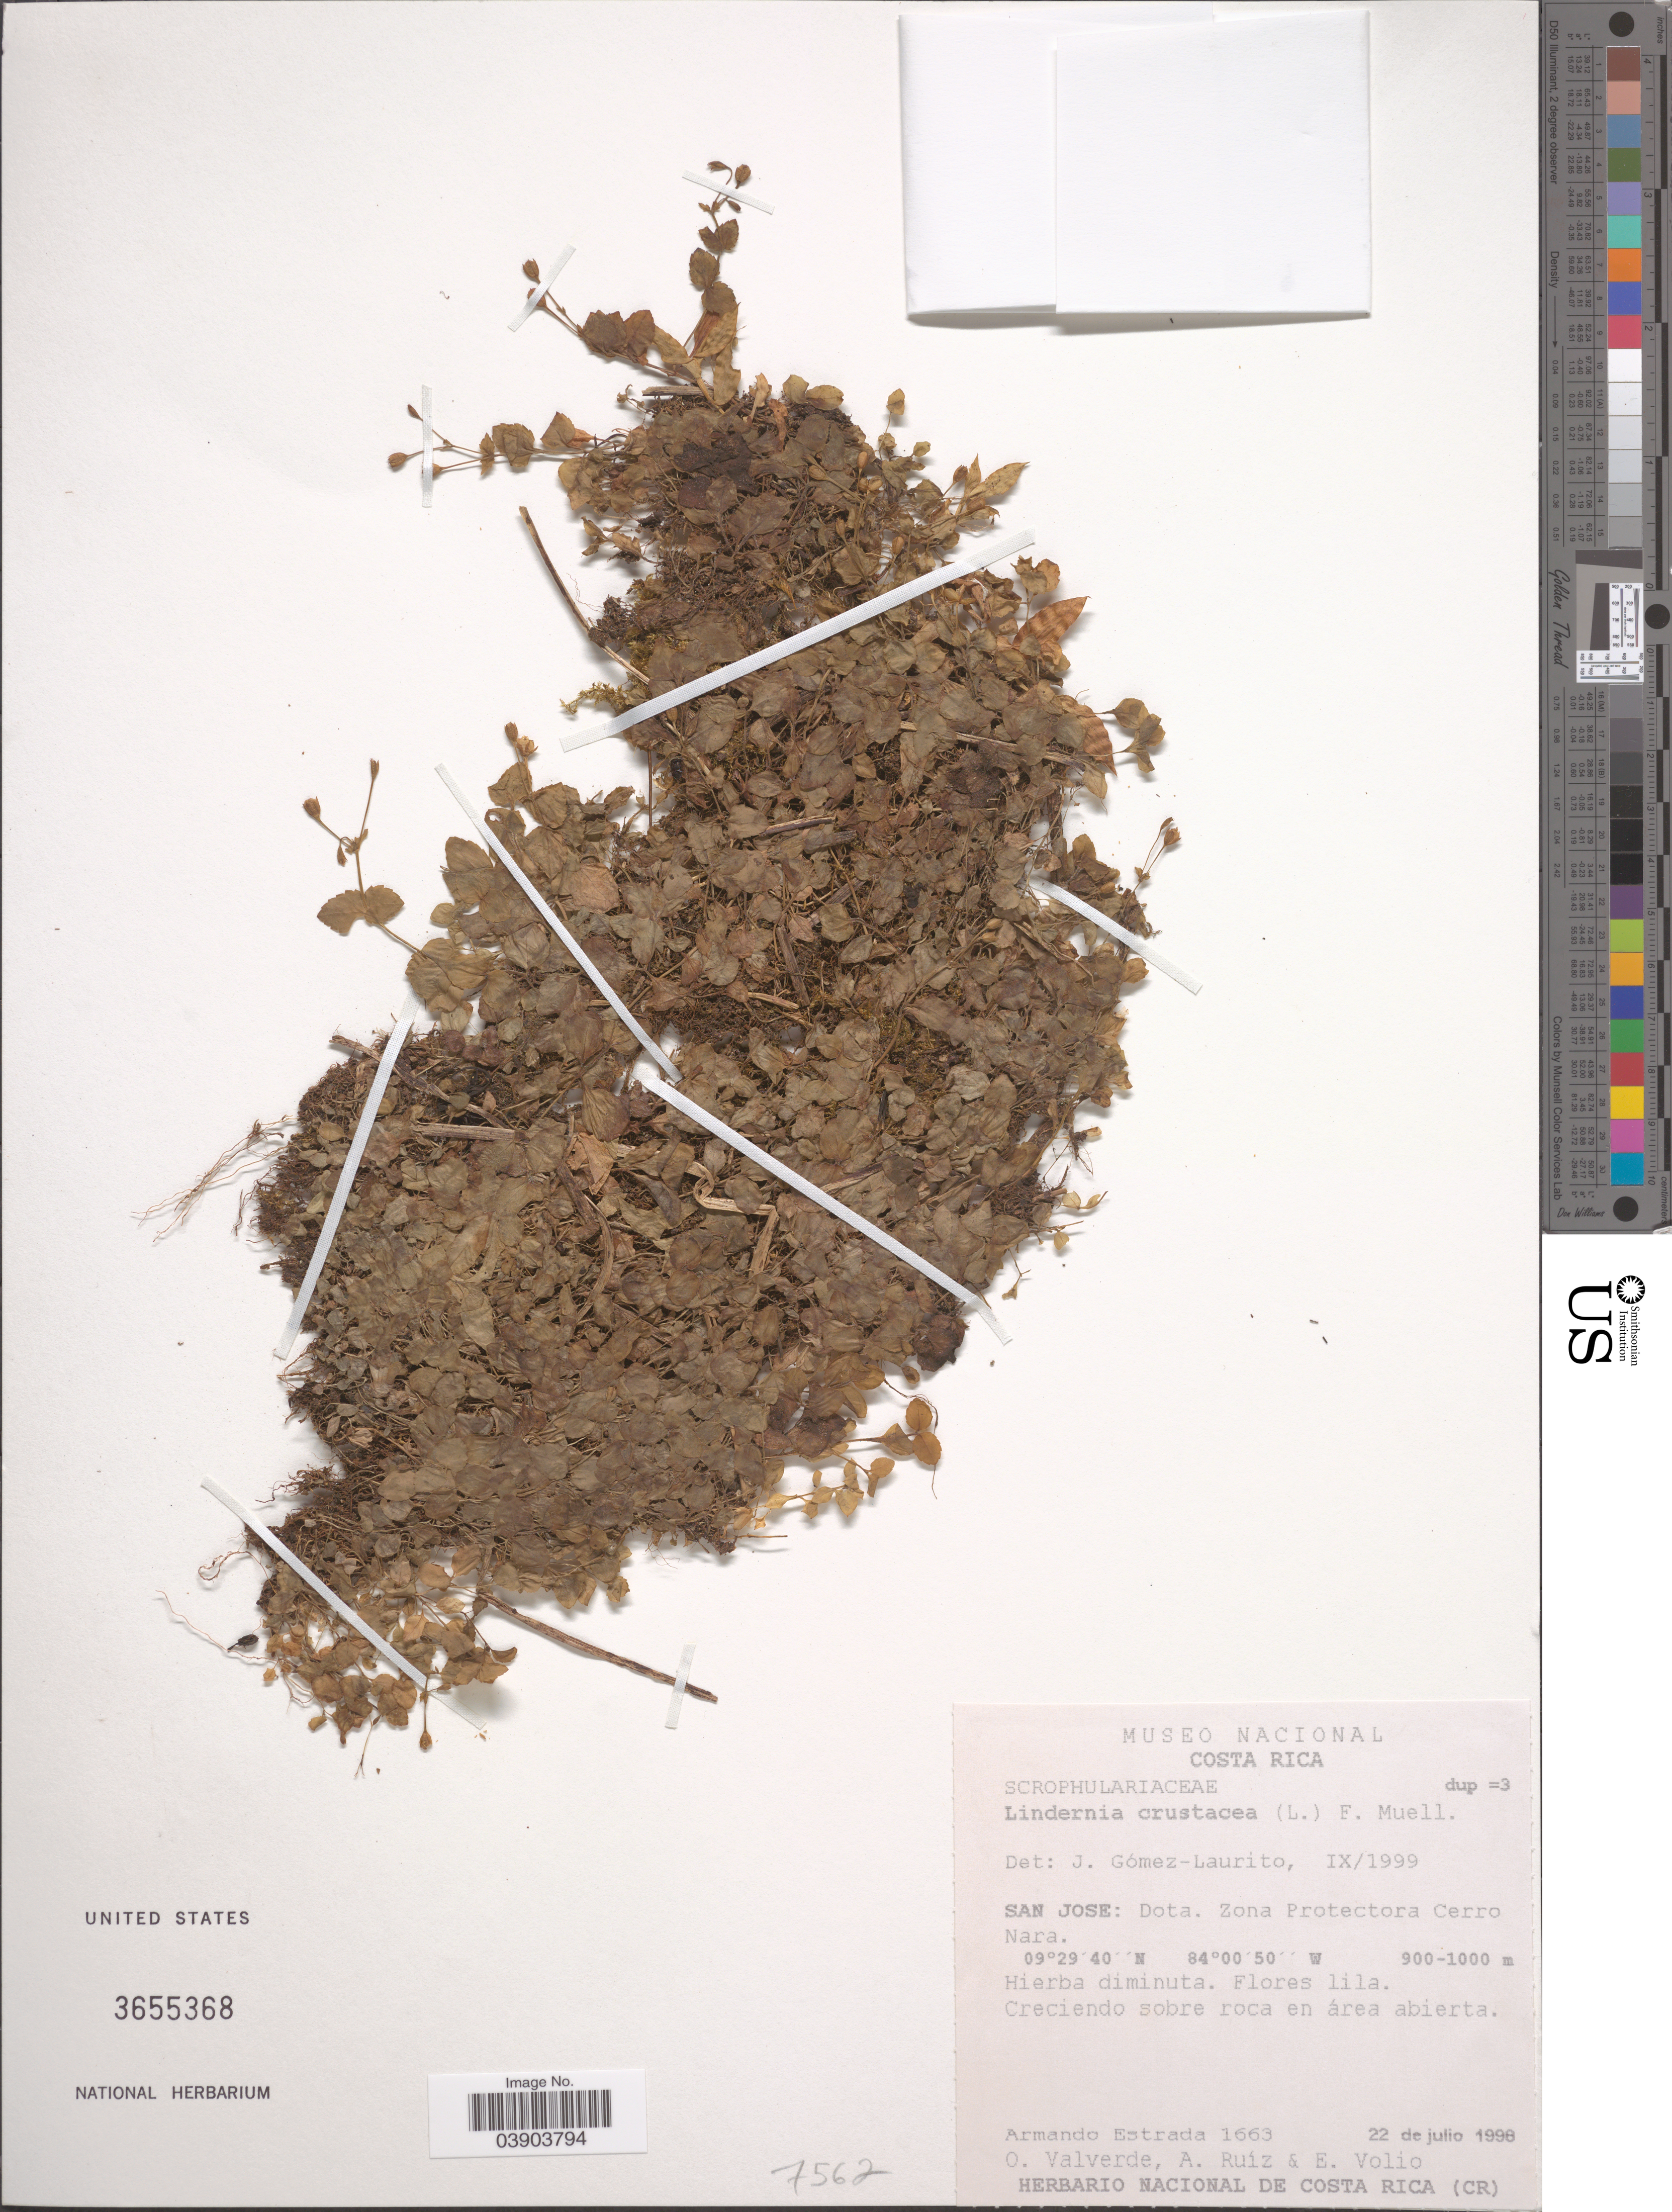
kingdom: Plantae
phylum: Tracheophyta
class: Magnoliopsida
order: Lamiales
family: Linderniaceae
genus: Lindernia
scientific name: Lindernia crustacea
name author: (L.) F. Muell.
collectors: A. Estrada, O. Valverde, A. Ruiz & E. Volio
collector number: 1663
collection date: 1998-07-22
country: Costa Rica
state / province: San José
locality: Dota. Zona Protectors Cerro Nara.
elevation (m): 900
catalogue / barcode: US 3655368